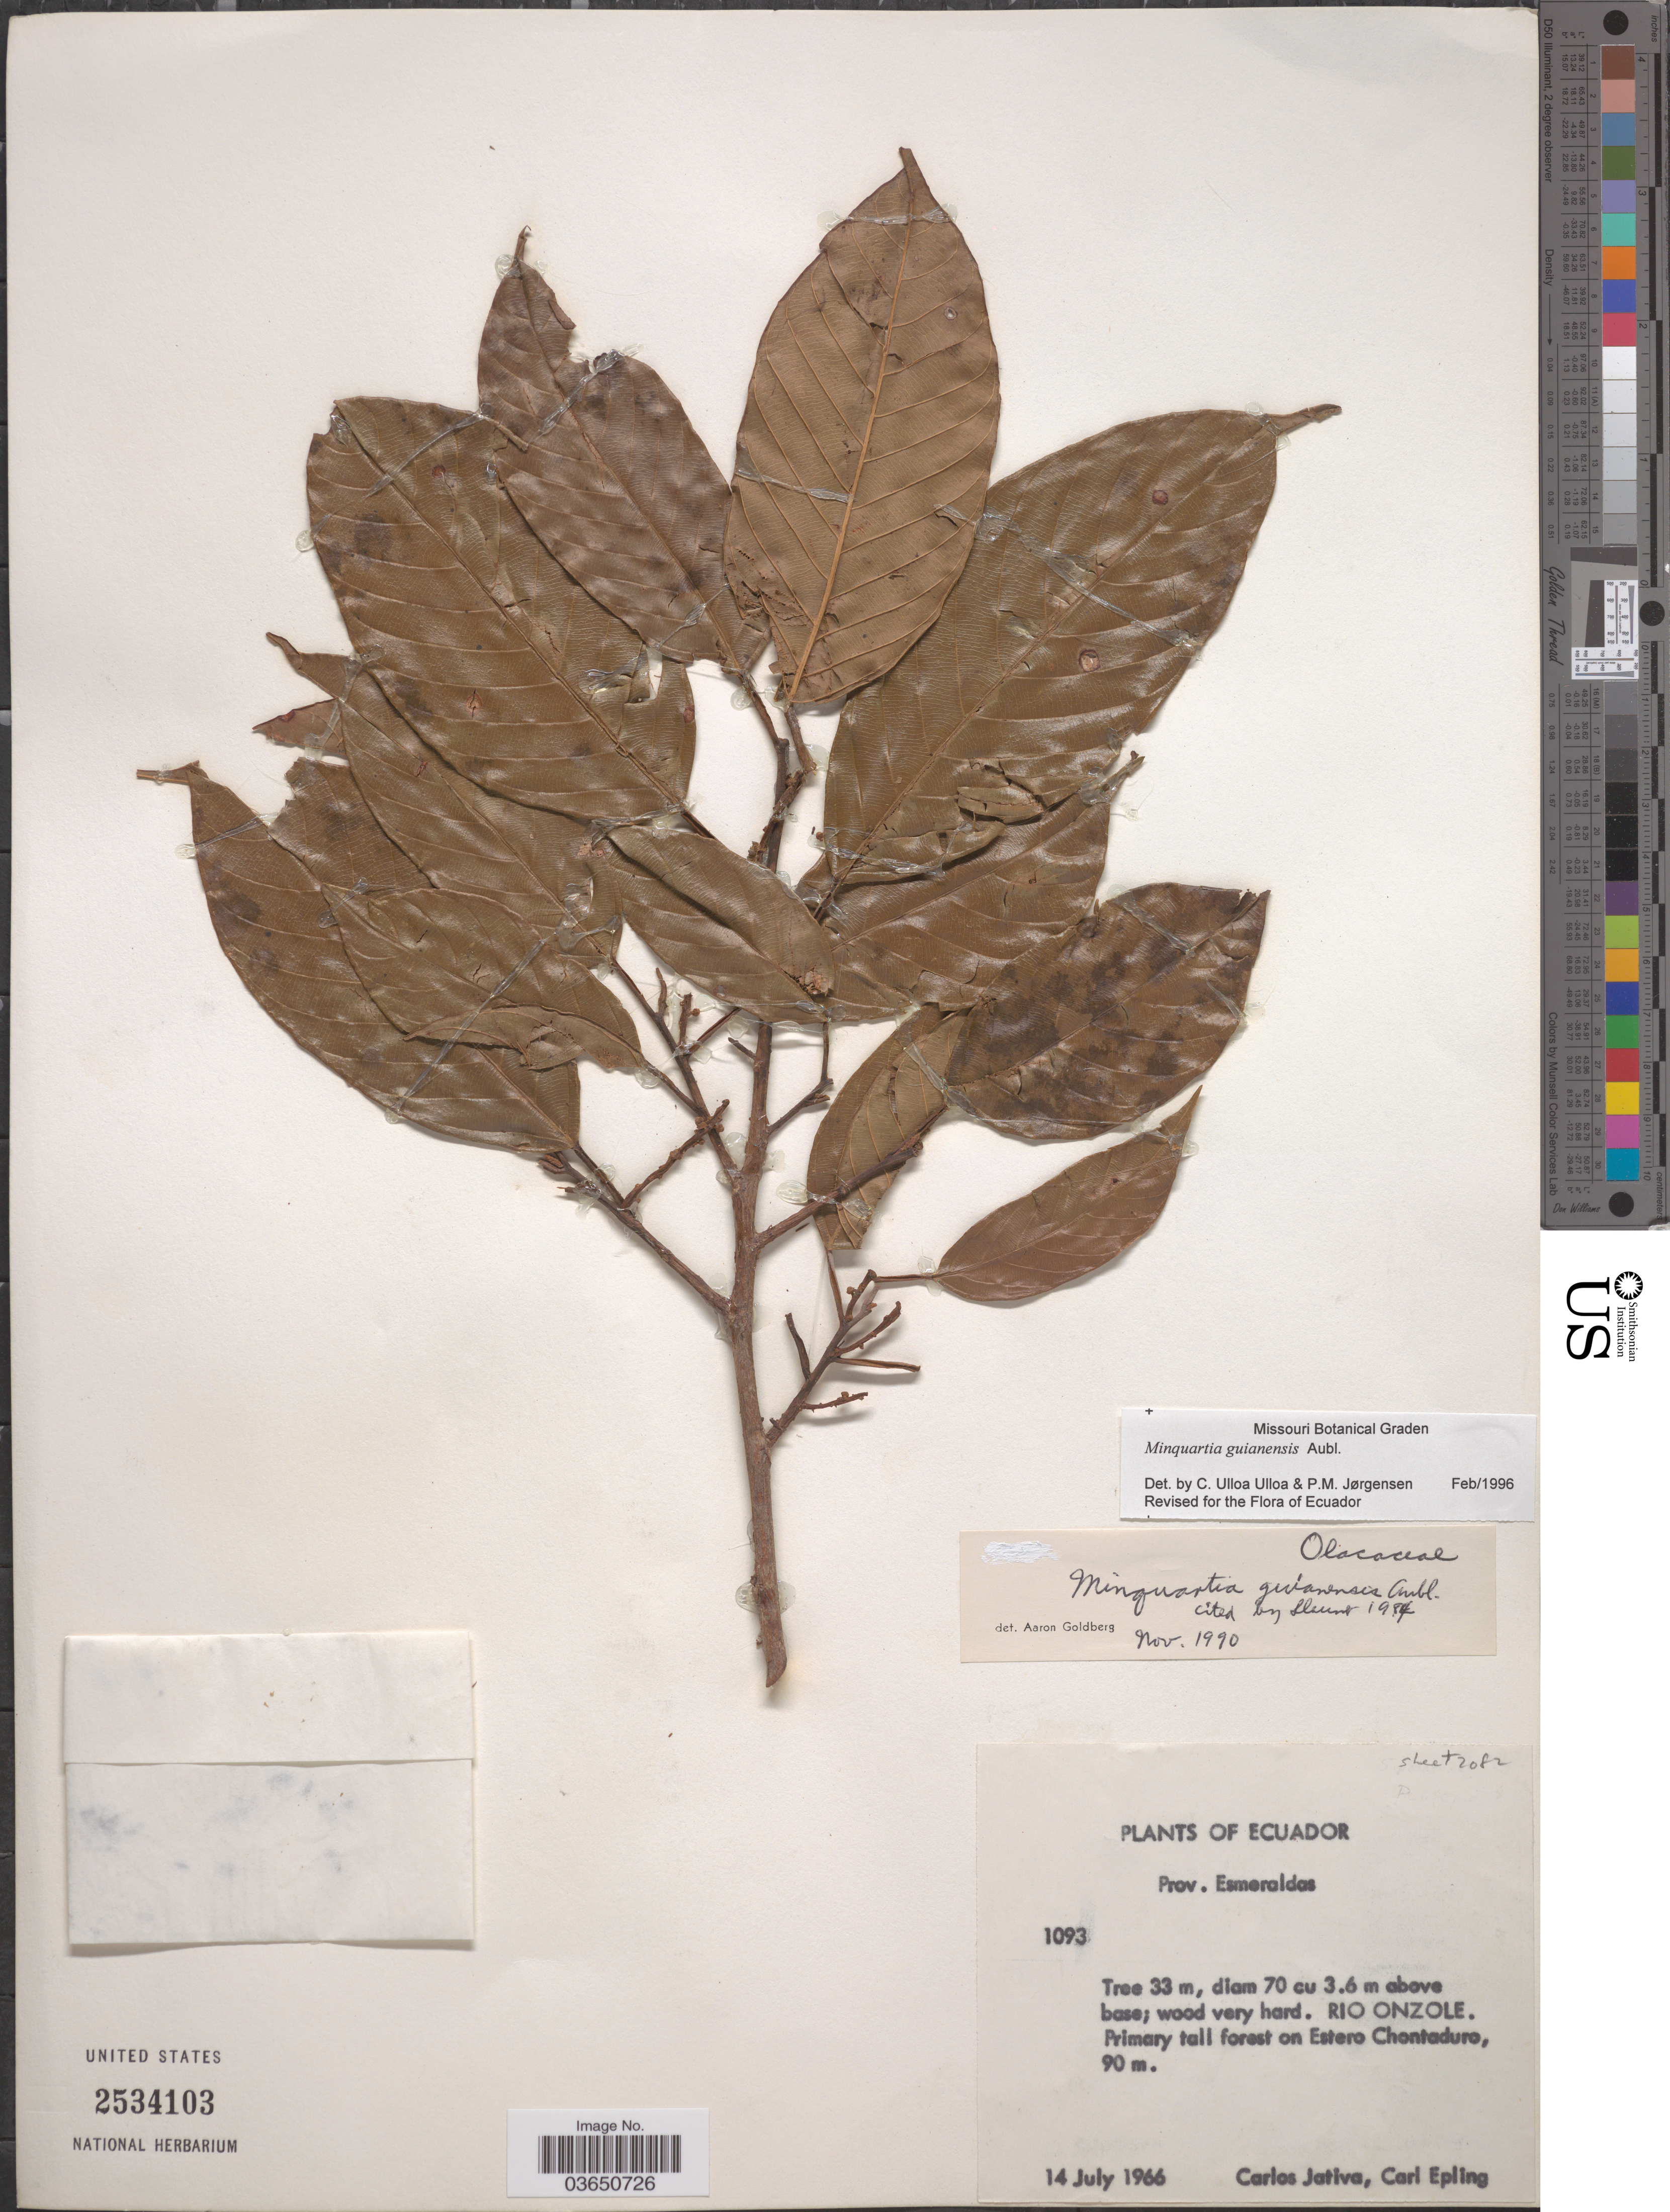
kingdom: Plantae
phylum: Tracheophyta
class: Magnoliopsida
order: Santalales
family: Coulaceae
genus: Minquartia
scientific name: Minquartia guianensis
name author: Aubl.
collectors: C. D. Játiva & C. C. Epling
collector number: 1093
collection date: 1966-07-14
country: Ecuador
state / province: Esmeraldas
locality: Rio Onzole. Primary tall forest on Estero Chontaduro.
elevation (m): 90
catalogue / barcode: US 2534103